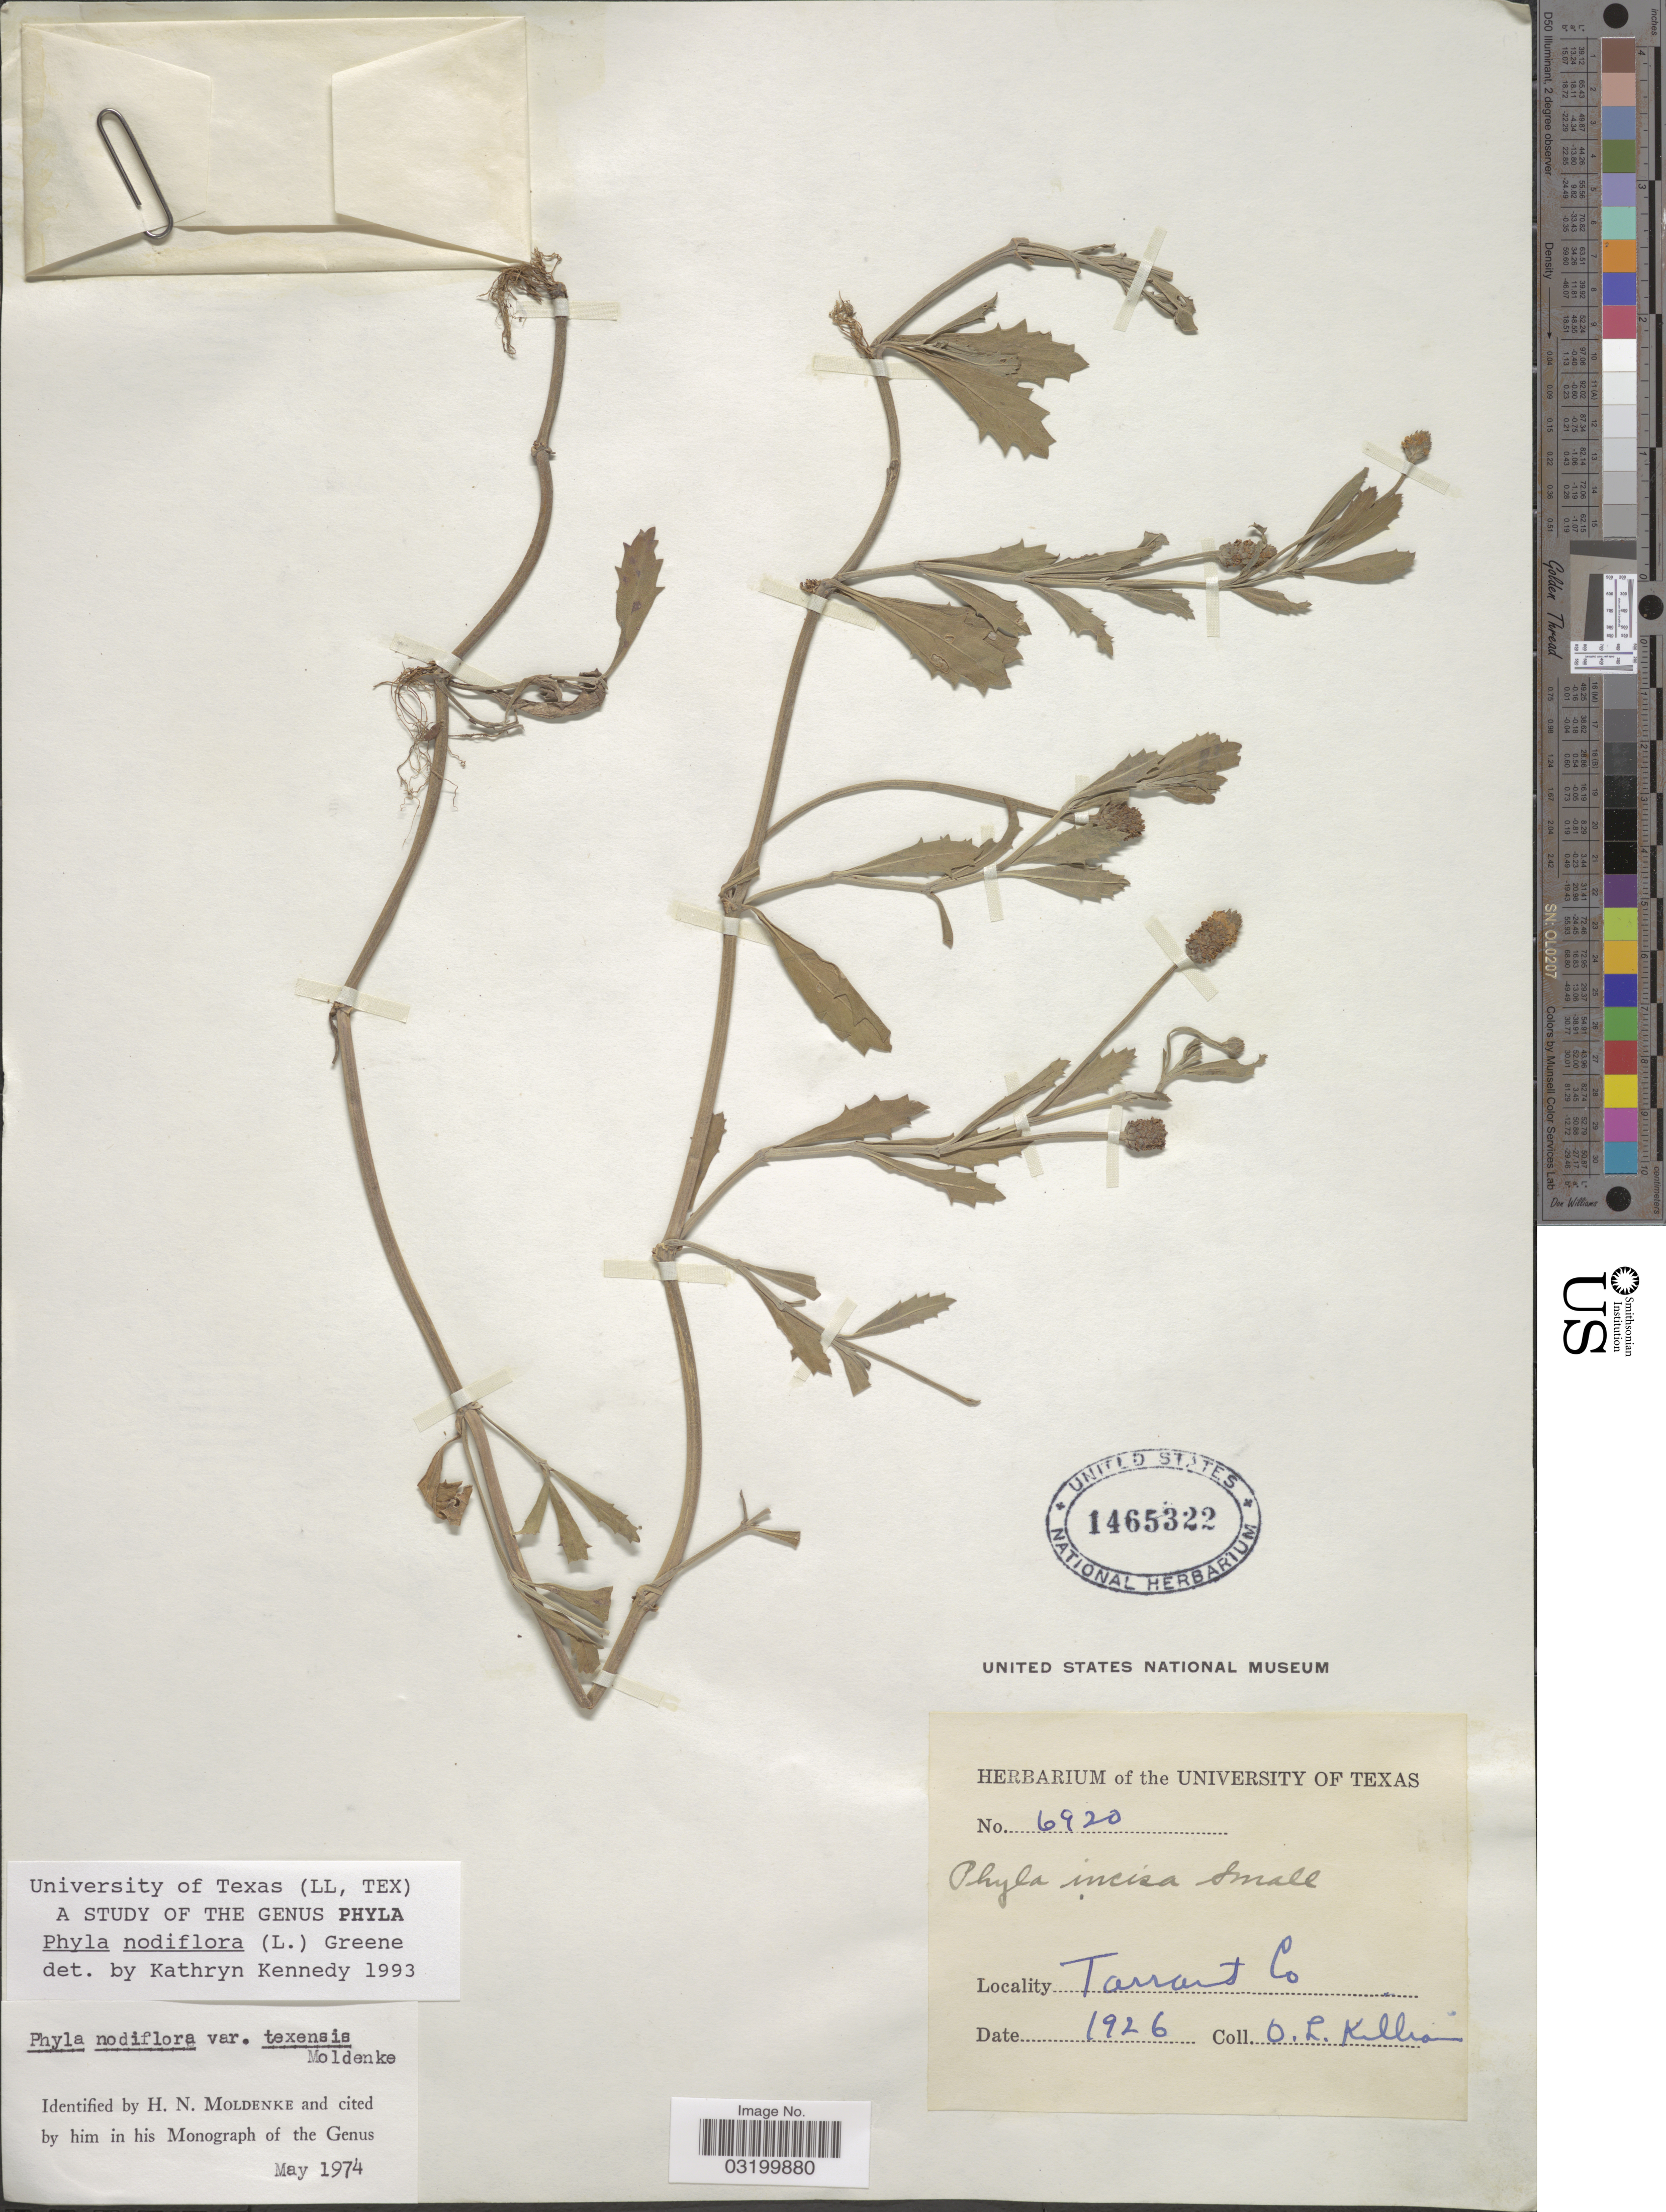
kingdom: Plantae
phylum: Tracheophyta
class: Magnoliopsida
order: Lamiales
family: Verbenaceae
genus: Phyla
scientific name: Phyla nodiflora var. nodiflora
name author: (L.) Greene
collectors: O. Killian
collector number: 6920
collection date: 1926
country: United States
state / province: Texas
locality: Tarrant Co.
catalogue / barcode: US 1465322